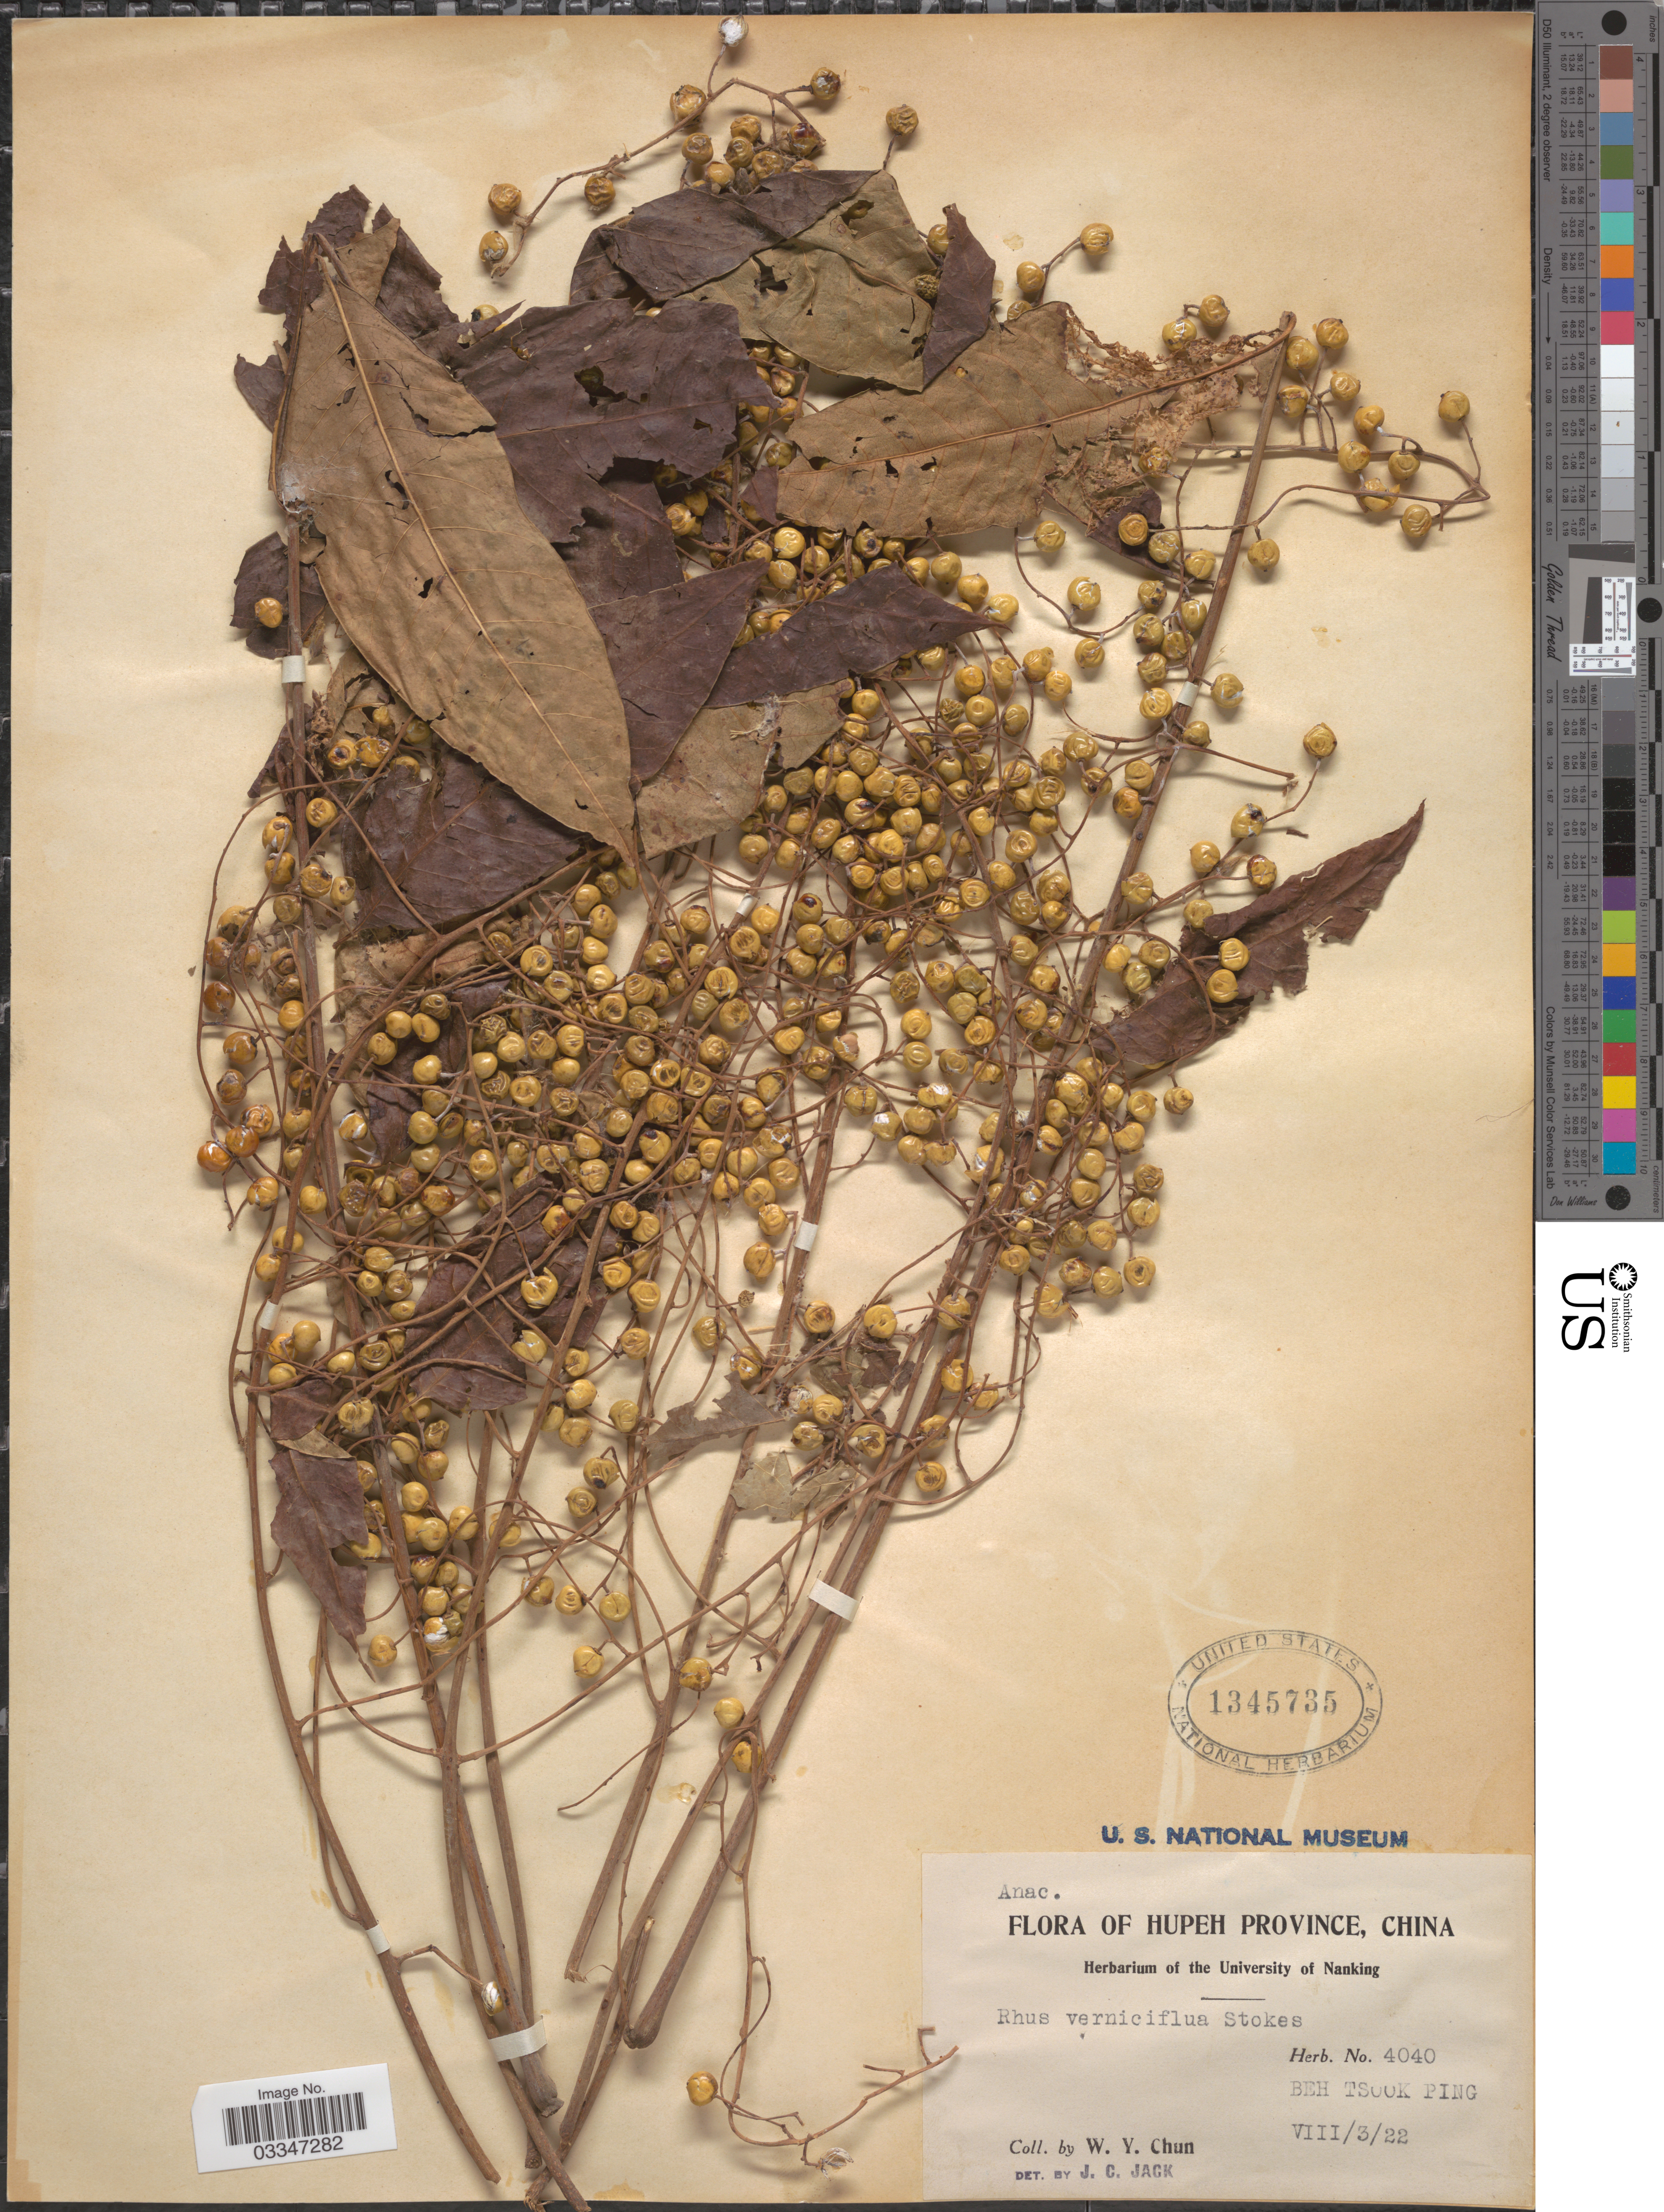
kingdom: Plantae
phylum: Tracheophyta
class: Magnoliopsida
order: Sapindales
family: Anacardiaceae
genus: Rhus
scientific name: Rhus verniciflua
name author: Stokes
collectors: W. Y. Chun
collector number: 4040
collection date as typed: Transcribed d/m/y: 3/8/22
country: China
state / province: Hubei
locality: Hupeh Province. Beh Tsook Ping.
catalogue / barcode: US 1345735